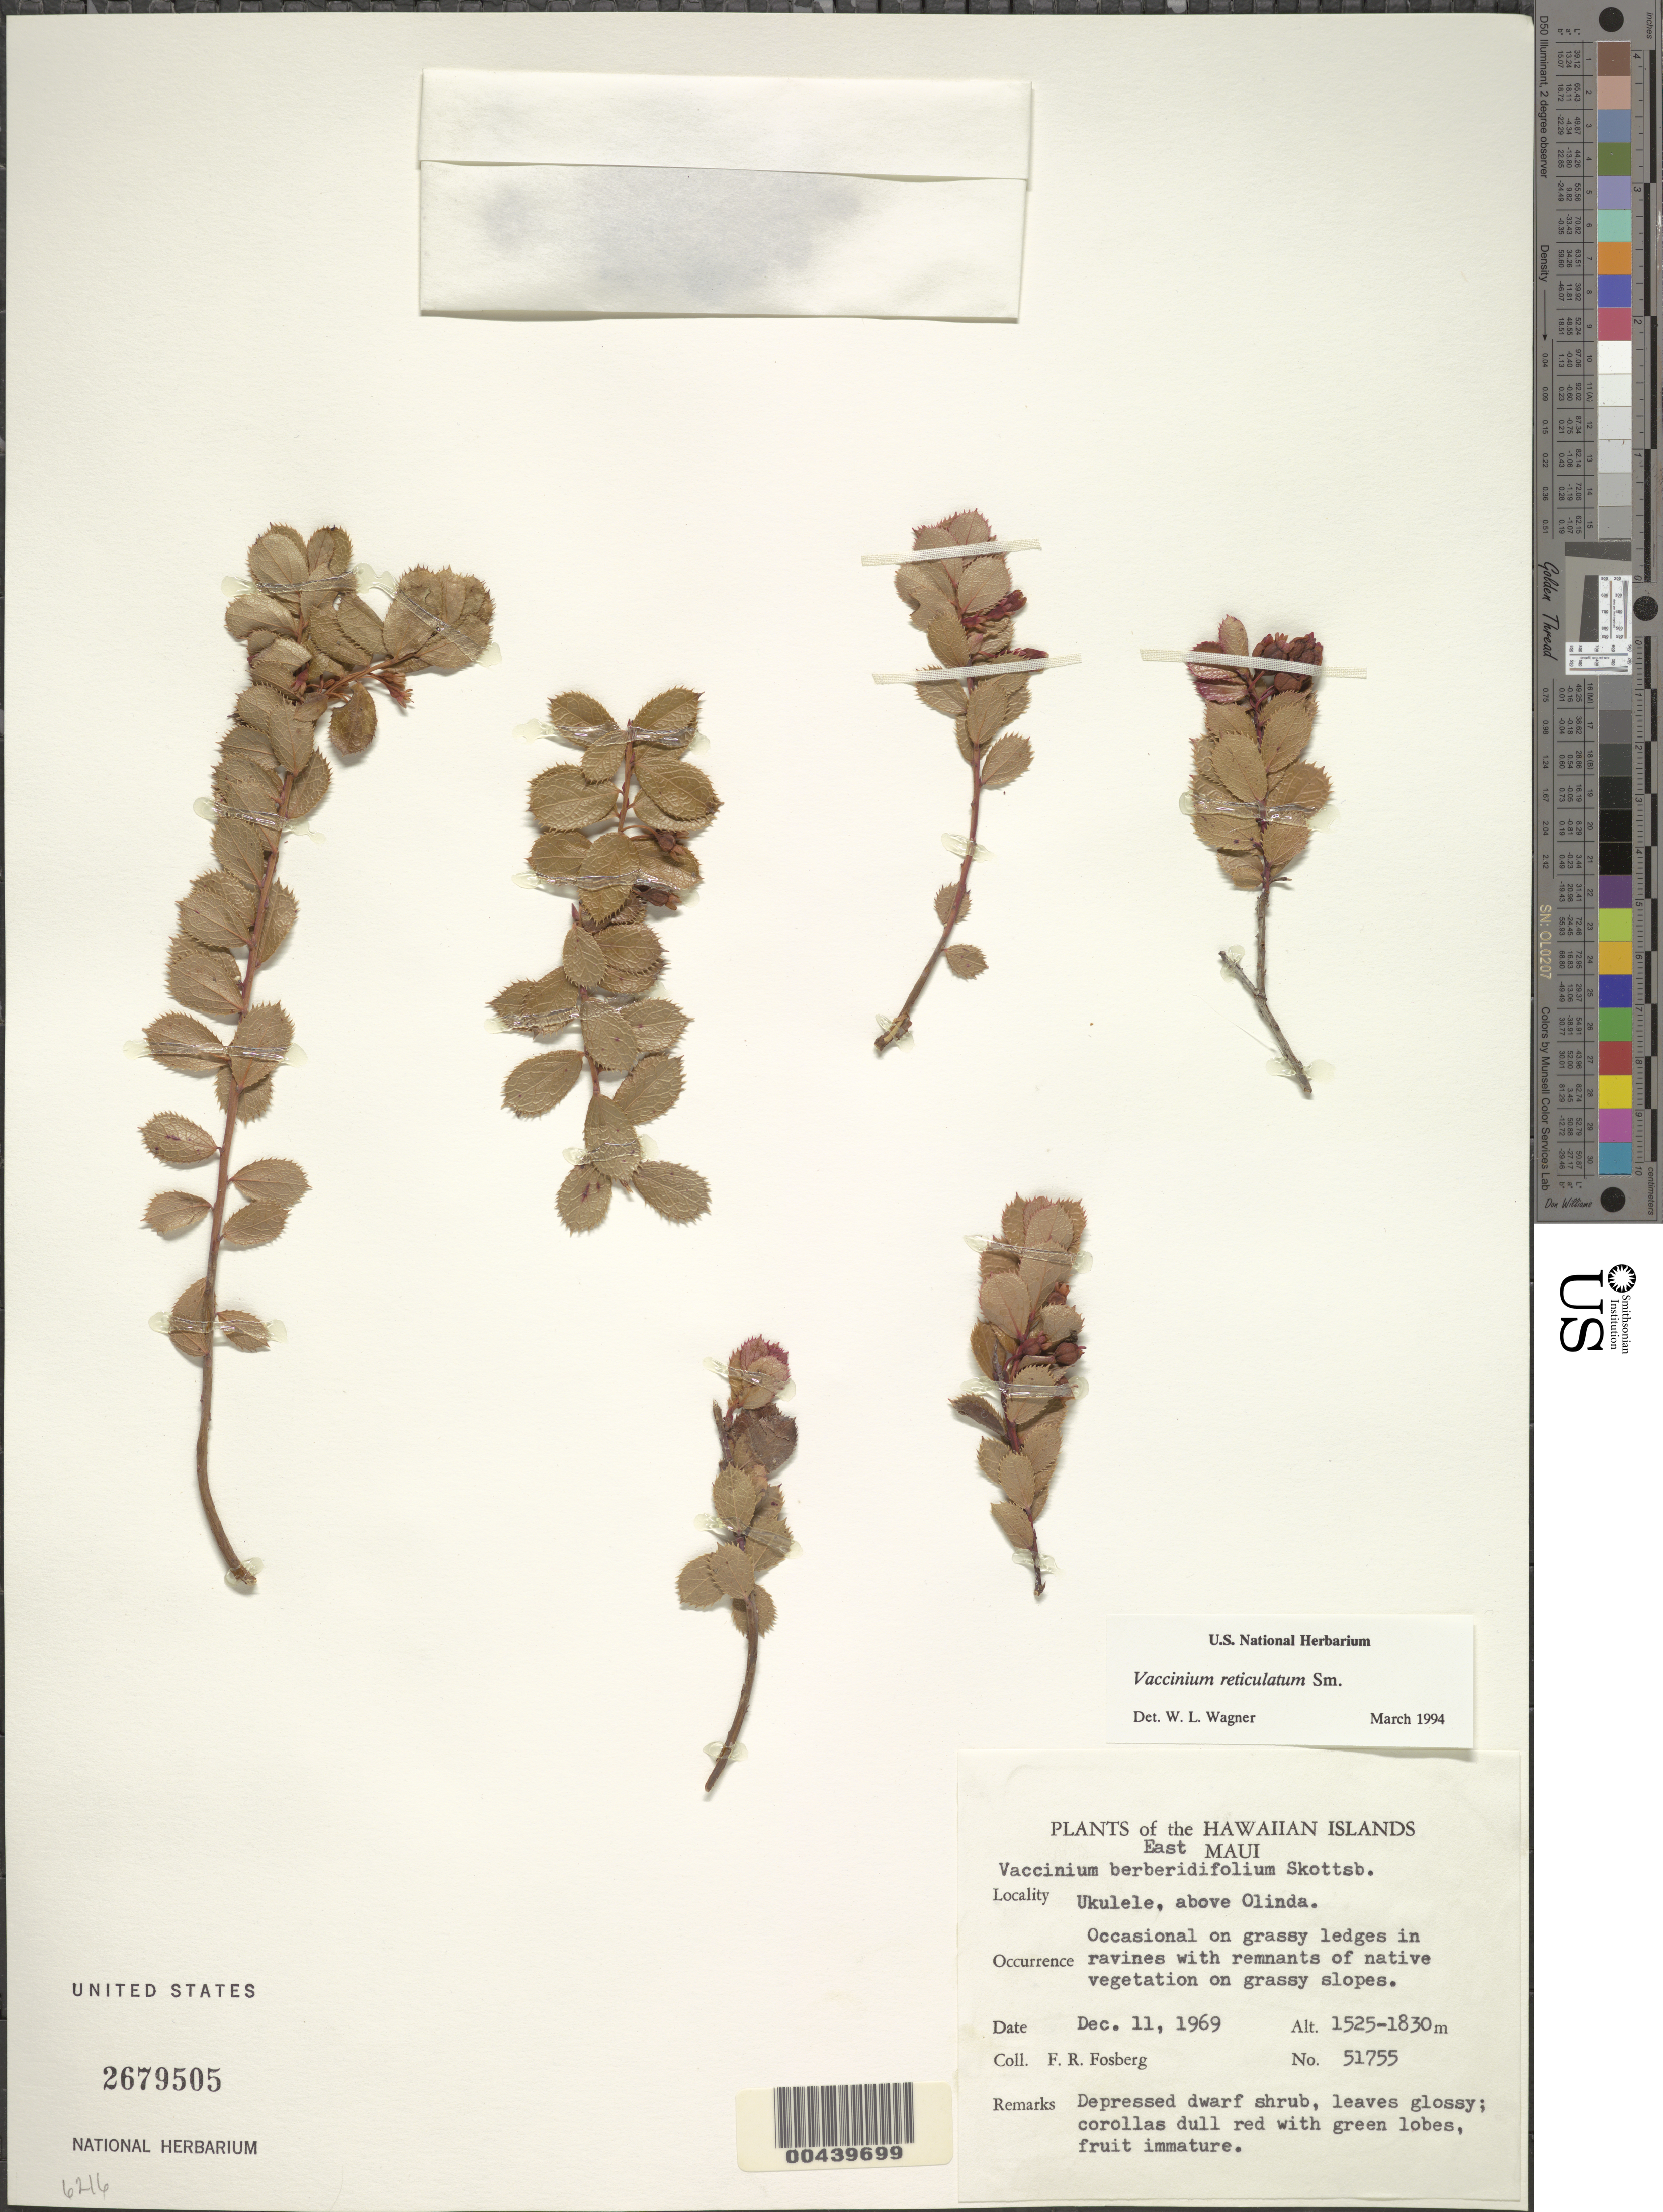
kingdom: Plantae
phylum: Tracheophyta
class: Magnoliopsida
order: Ericales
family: Ericaceae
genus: Vaccinium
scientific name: Vaccinium reticulatum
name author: Sm.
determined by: Wagner, W. L., (BOT), Smithsonian Institution - National Museum of Natural History (UNITED STATES)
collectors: F. R. Fosberg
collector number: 51755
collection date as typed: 11 Dec 1969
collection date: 1969-12-11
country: United States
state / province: Hawaii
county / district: Maui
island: Maui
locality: Ukulele, above Olinda. E Maui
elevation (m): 1525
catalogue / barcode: US 2679505